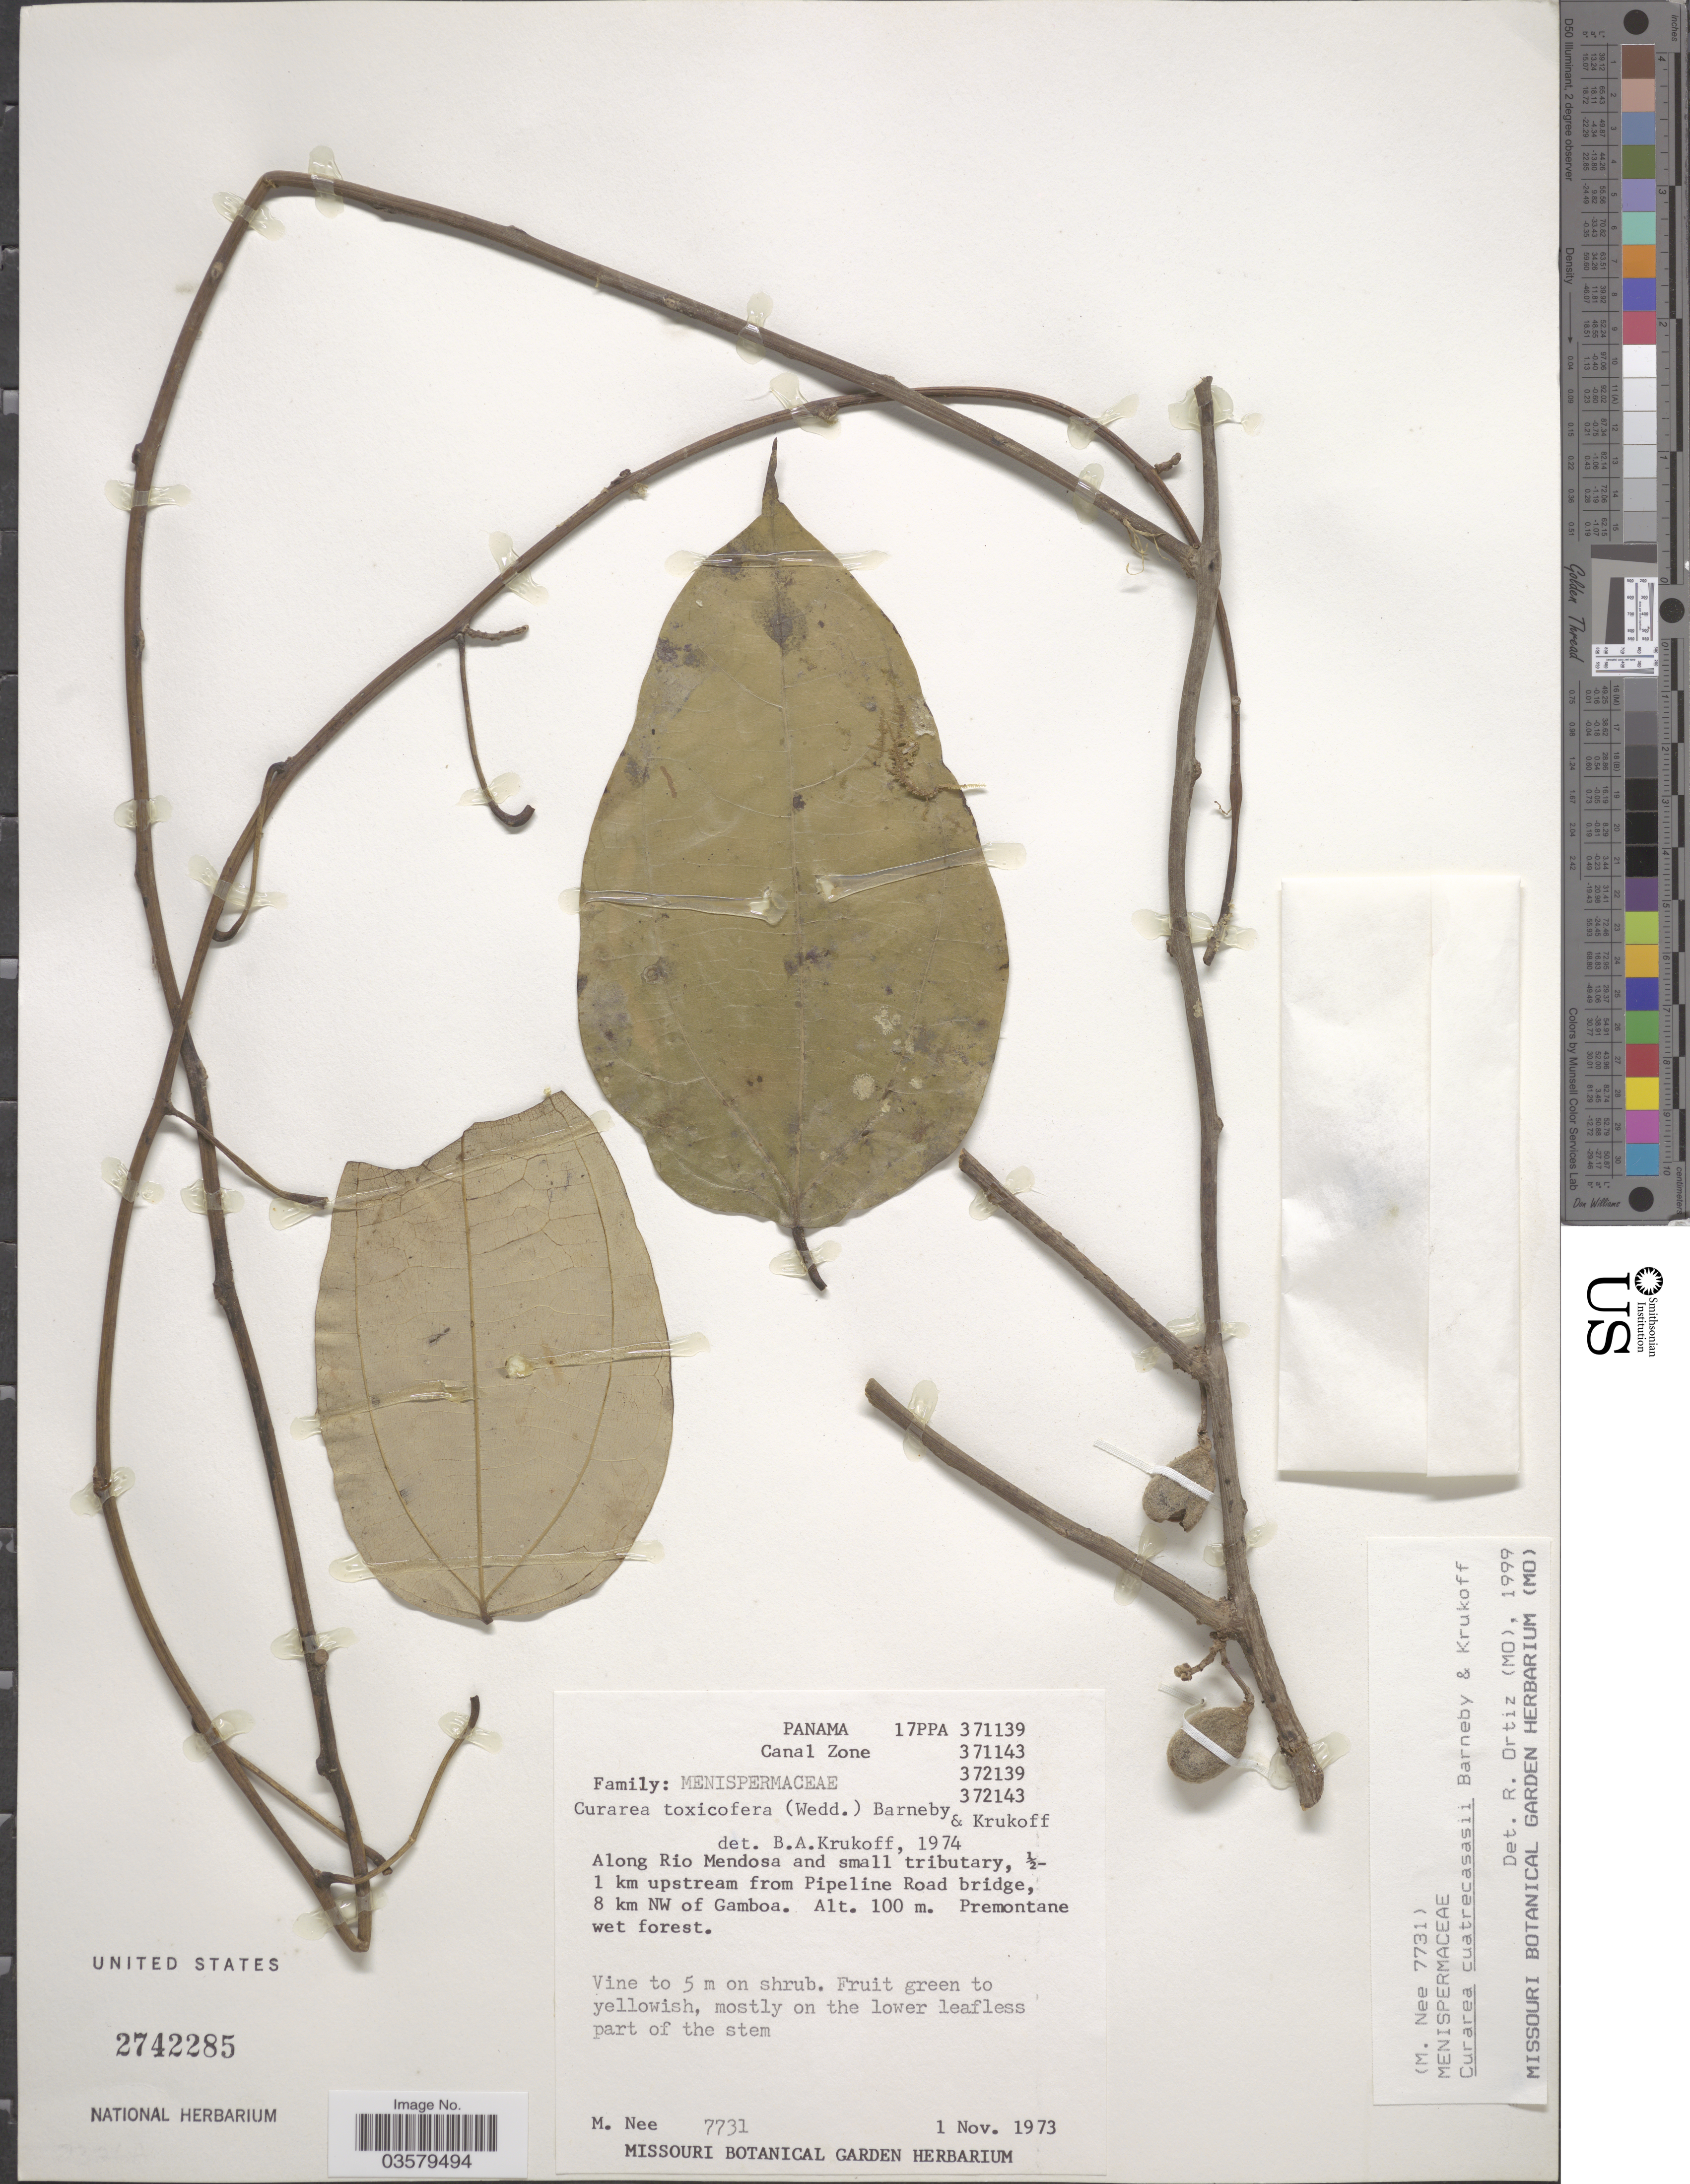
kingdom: Plantae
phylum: Tracheophyta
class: Magnoliopsida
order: Ranunculales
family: Menispermaceae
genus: Curarea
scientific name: Curarea toxicofera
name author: (Wedd.) Barneby & Krukoff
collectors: M. Nee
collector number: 7731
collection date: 1973-11-01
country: Panama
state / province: Colón / Panamá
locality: Canal Zone. Along Rio Mendosa and small tributary, ½-1 km upstream from Pipeline Road bridge, 8 km NW of Gamboa.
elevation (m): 100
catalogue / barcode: US 2742285